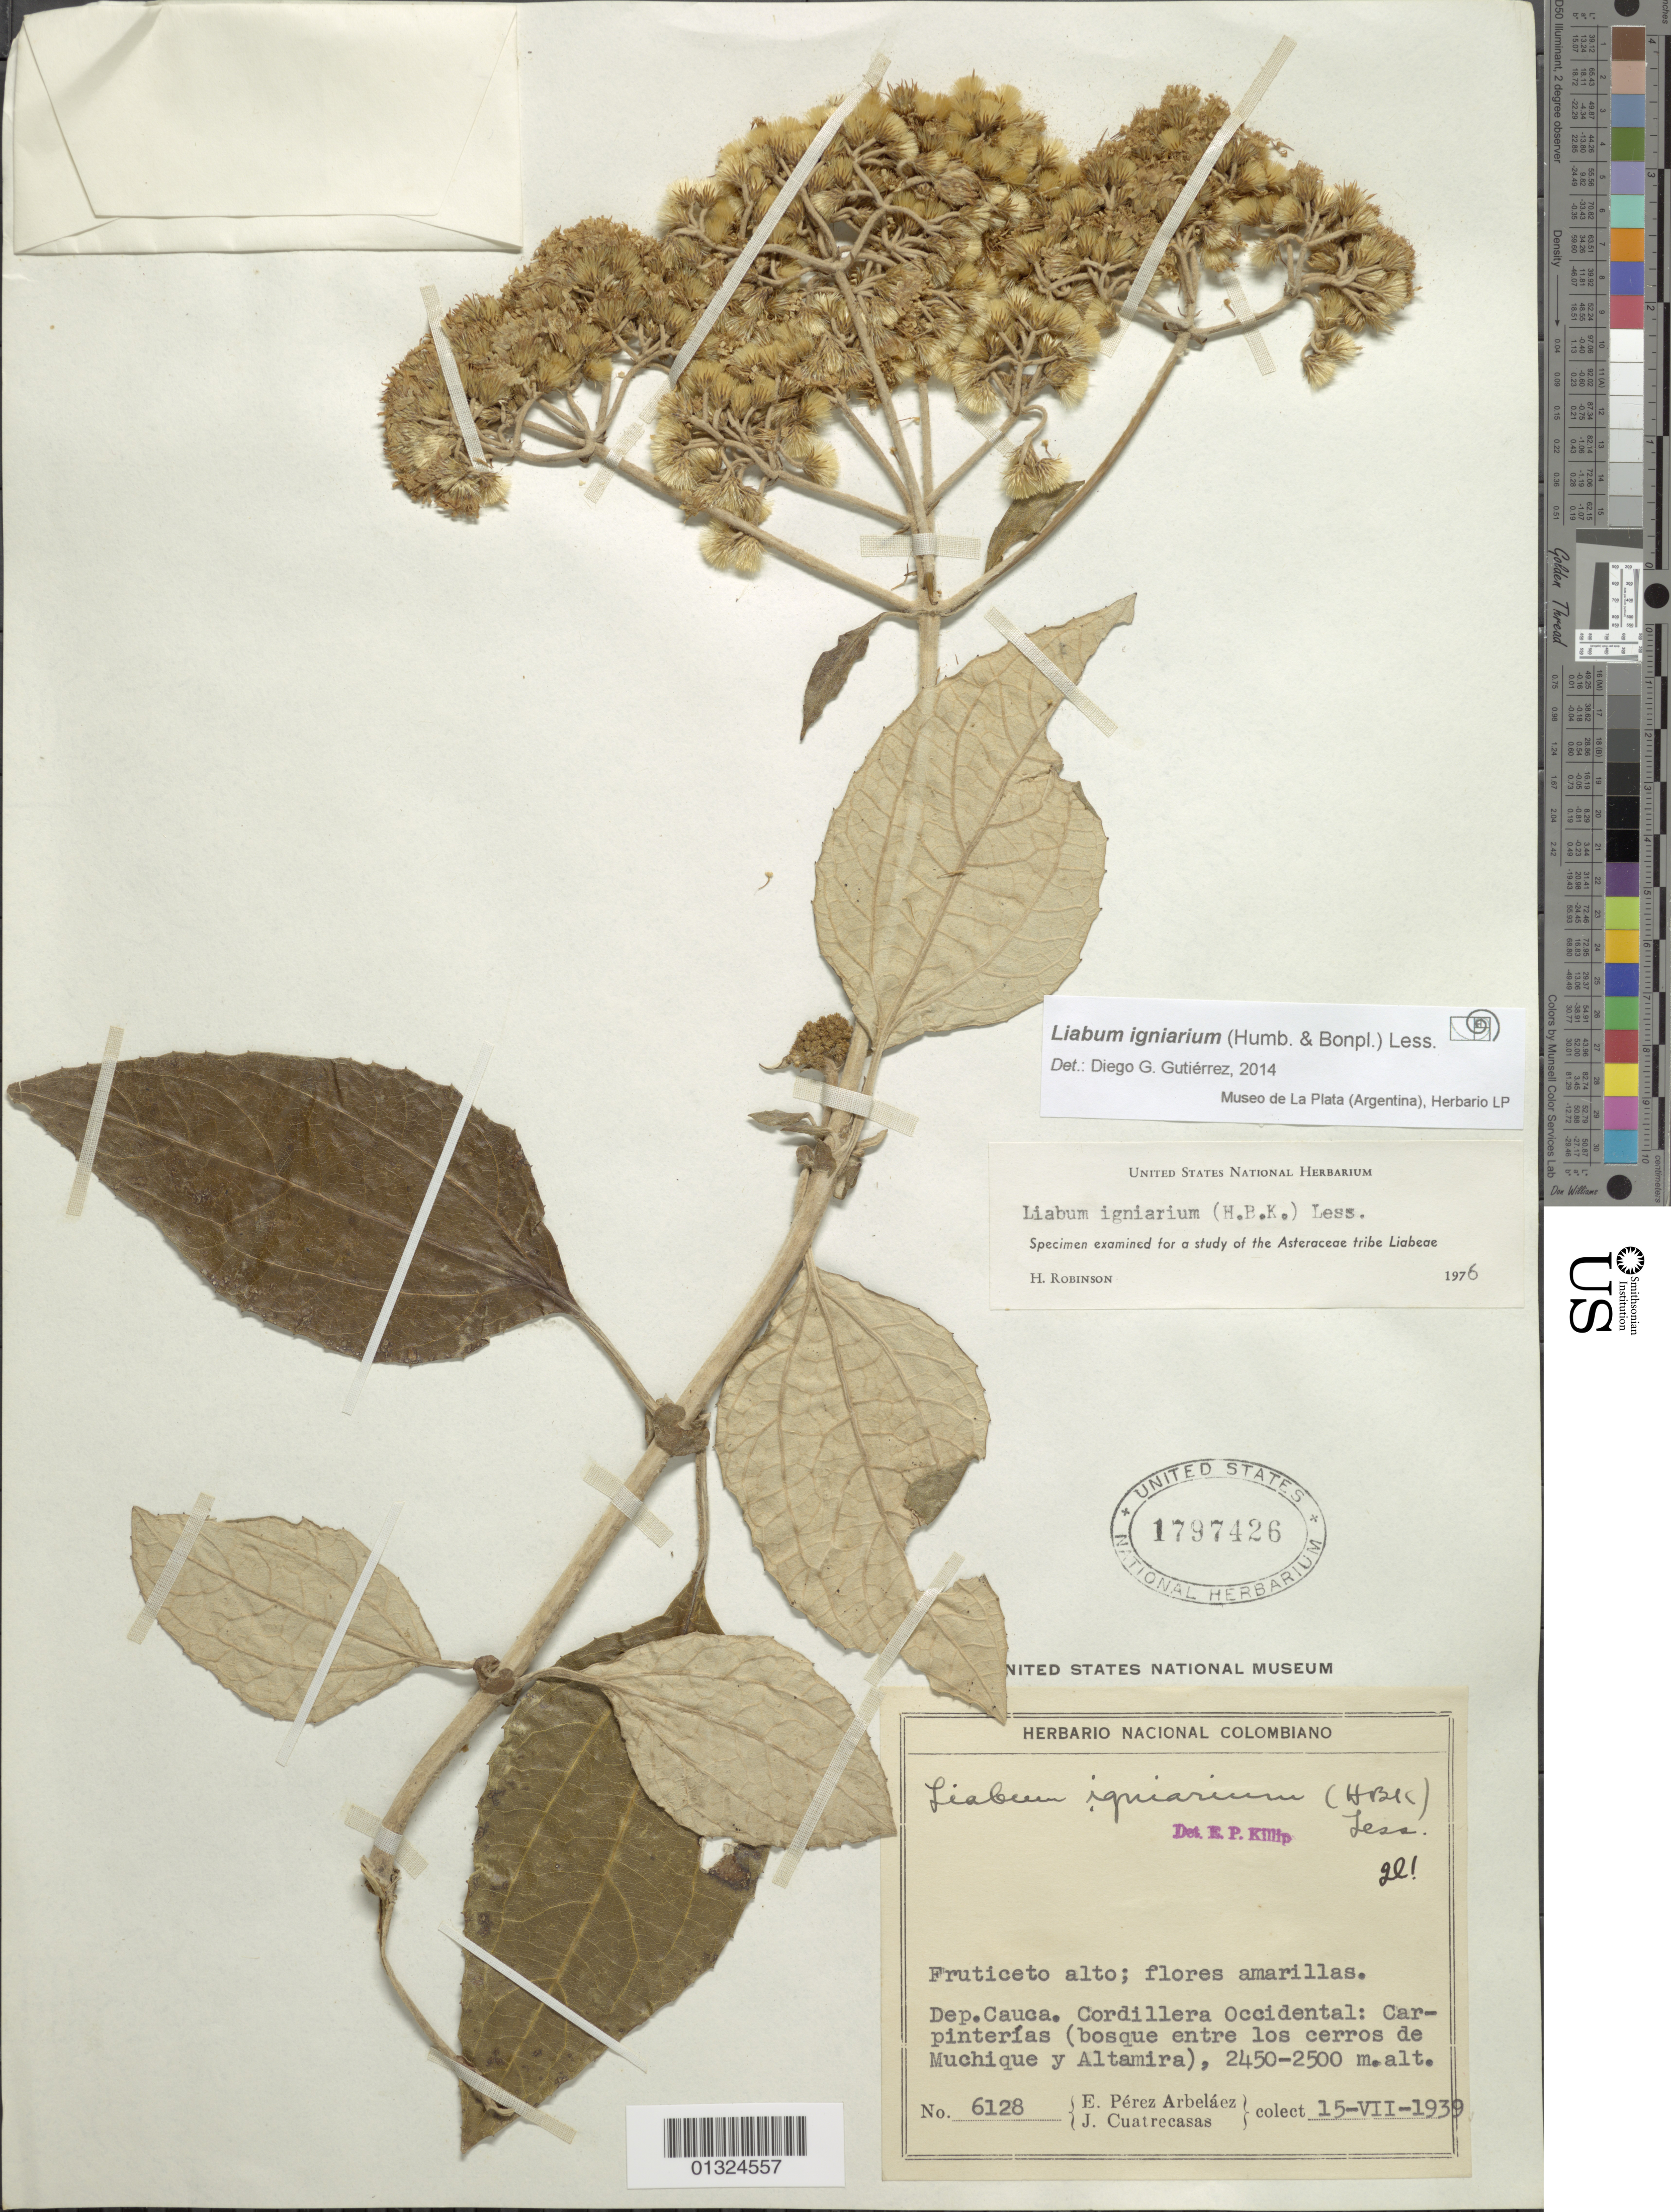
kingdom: Plantae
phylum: Tracheophyta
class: Magnoliopsida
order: Asterales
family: Asteraceae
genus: Liabum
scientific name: Liabum igniarium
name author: Less.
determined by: Gutierrez, D. G.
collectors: E. Pérez Arbeláez & J. Cuatrecasas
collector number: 6128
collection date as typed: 15 Jul 1939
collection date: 1939-07-15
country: Colombia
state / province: Cauca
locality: Carpinterias.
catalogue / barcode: US 1797426